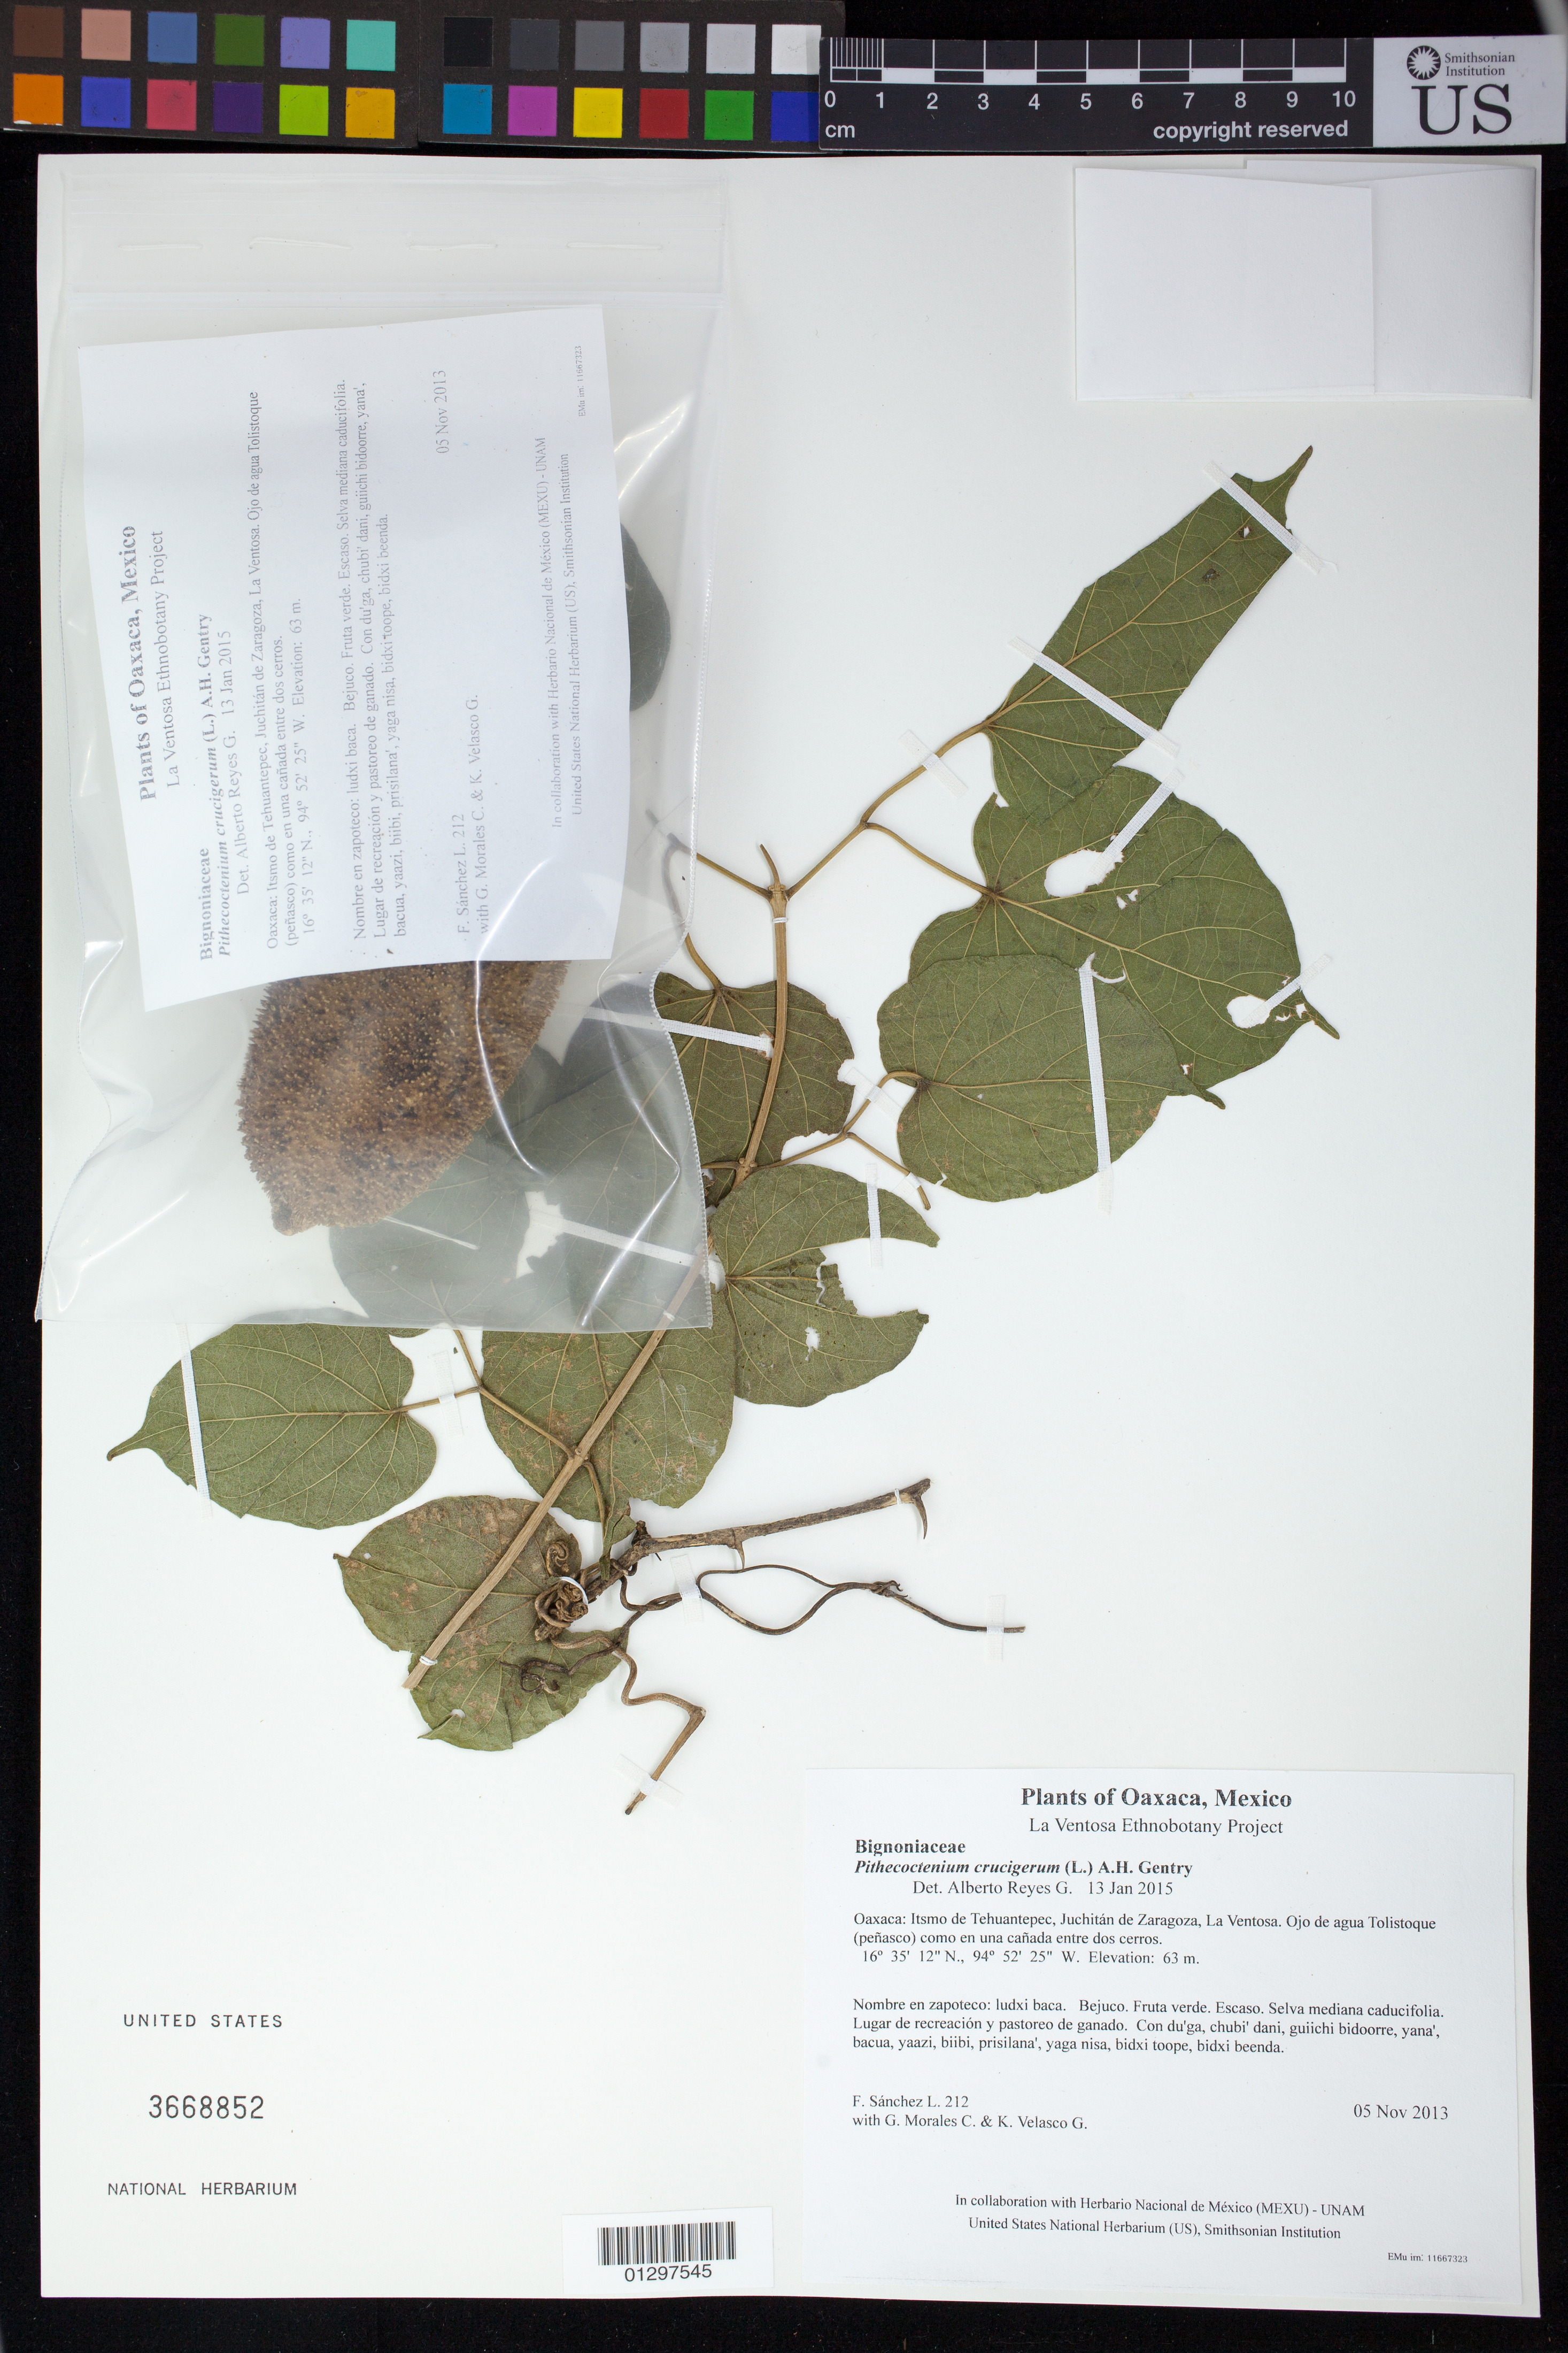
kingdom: Plantae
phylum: Tracheophyta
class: Magnoliopsida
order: Lamiales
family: Bignoniaceae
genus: Amphilophium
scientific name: Amphilophium crucigerum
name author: (L.) L.G. Lohmann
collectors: F. Sánchez L., G. Morales C. & K. Velasco G.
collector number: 212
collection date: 2013-11-05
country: Mexico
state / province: Oaxaca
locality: Itsmo de Tehuantepec, Juchitán de Zaragoza, La Ventosa. Ojo de agua Tolistoque (peñasco) como en una cañada entre dos cerros.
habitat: Selva mediana caducifolia. Lugar de recreación y pastoreo de ganado.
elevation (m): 63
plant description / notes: JEBOT, MEXU, SERO, US; Luba'. Cuaananaxhi naga'. Huaxie'.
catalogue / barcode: US 3668852